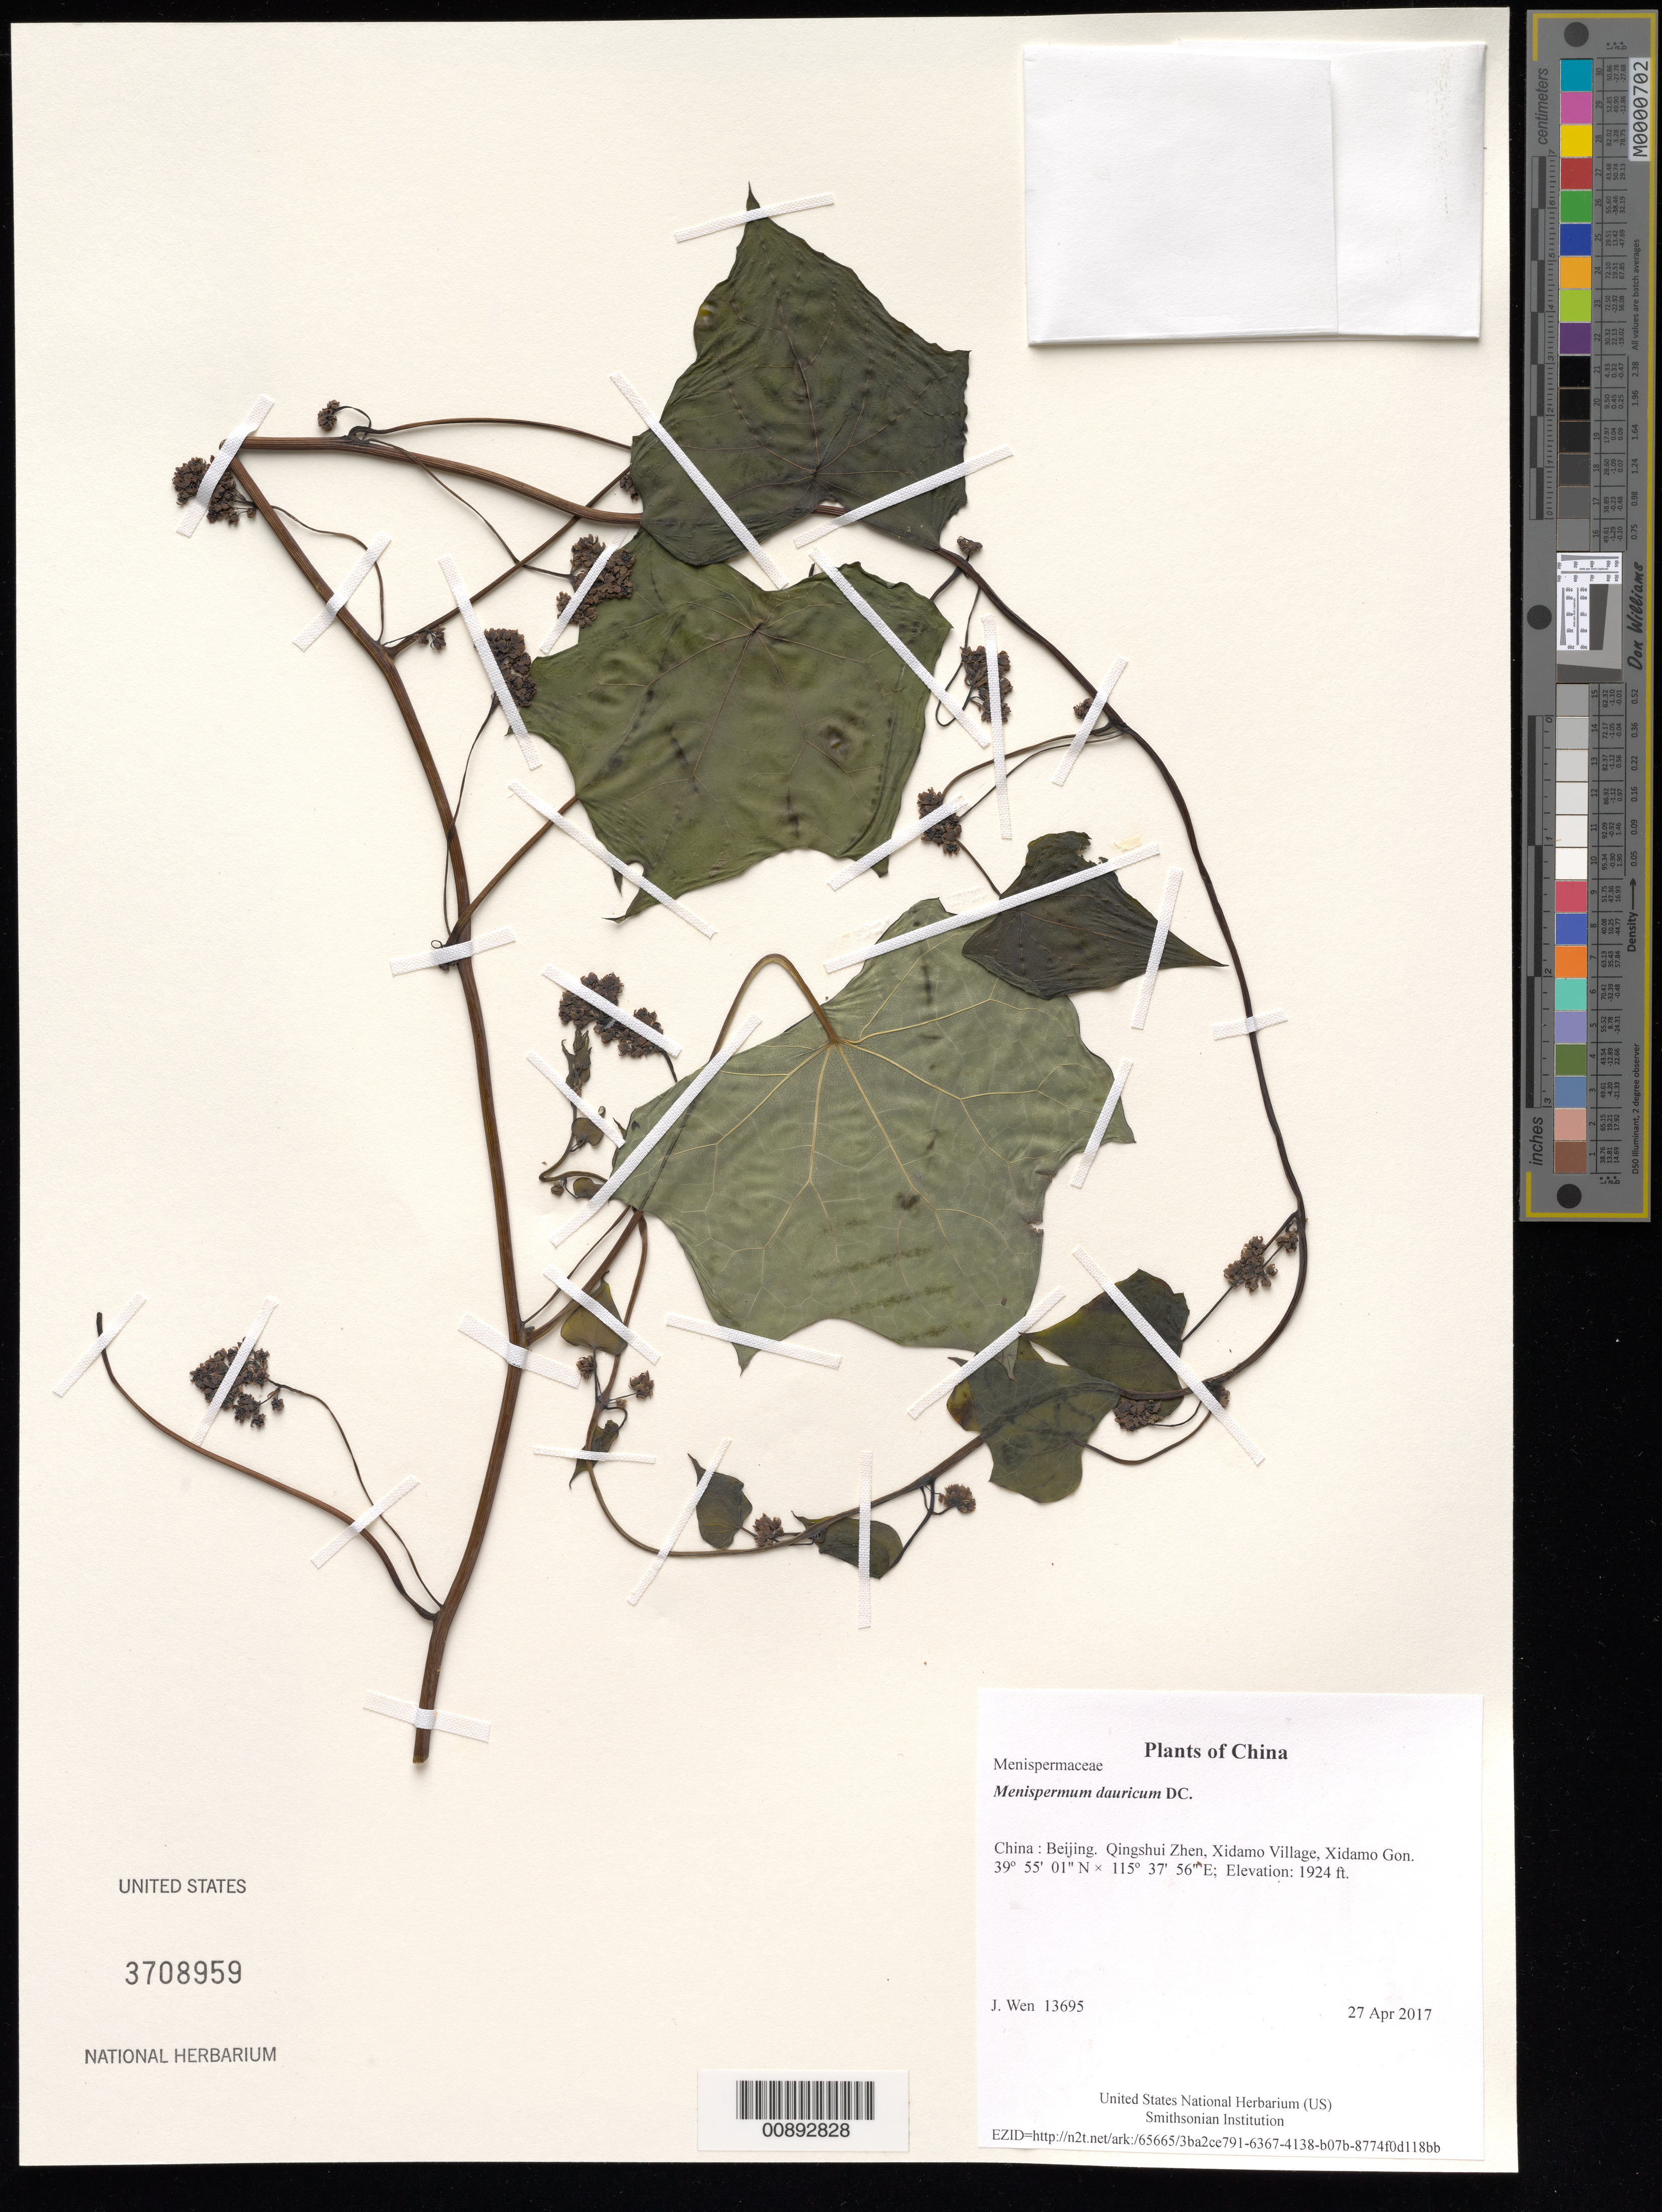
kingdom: Plantae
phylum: Tracheophyta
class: Magnoliopsida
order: Ranunculales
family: Menispermaceae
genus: Menispermum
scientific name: Menispermum dauricum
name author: DC.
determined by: Wen, Jun, (BOT), Smithsonian Institution - National Museum of Natural History (UNITED STATES)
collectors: J. Wen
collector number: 13695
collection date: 2017-04-27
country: China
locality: Beijing. Qingshui Zhen, Xidamo Village, Xidamo Gon.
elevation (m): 586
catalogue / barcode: US 3708959